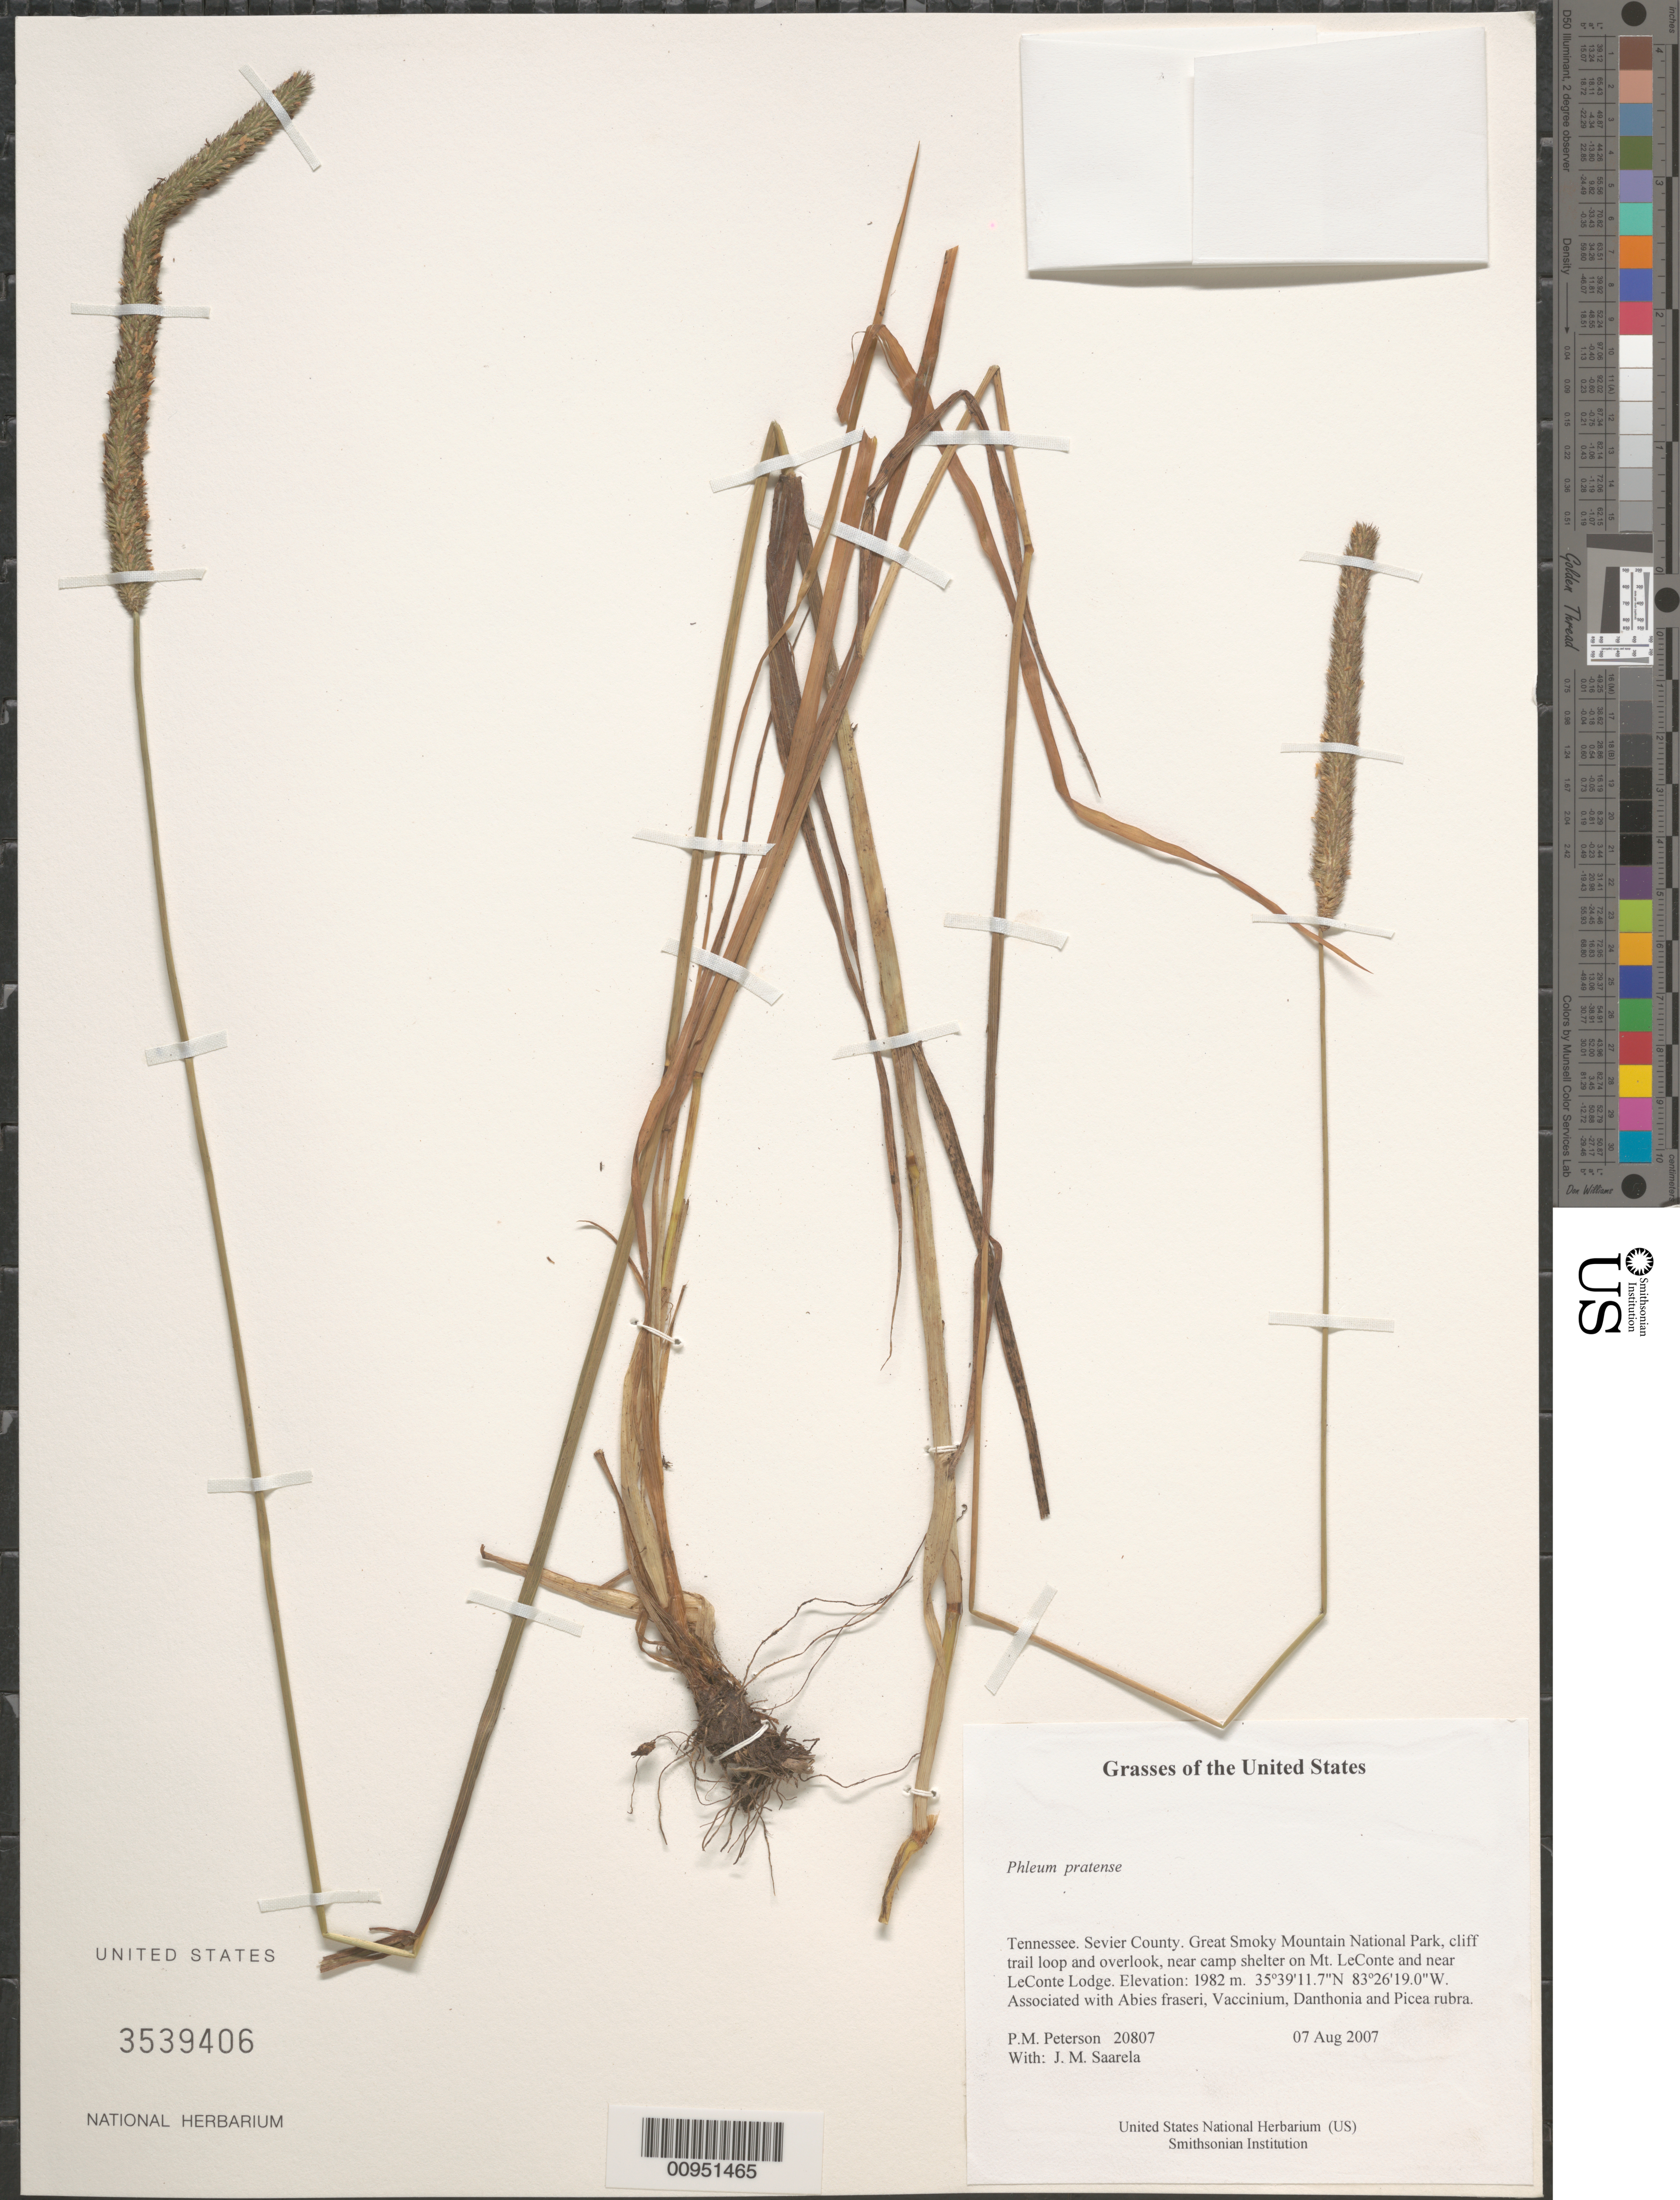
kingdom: Plantae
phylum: Tracheophyta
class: Liliopsida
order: Poales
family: Poaceae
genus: Phleum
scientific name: Phleum pratense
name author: L.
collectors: P. M. Peterson & J. Saarela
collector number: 20807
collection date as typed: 07 Aug 2007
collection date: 2007-08-07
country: United States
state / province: Tennessee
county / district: Sevier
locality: Great Smoky Mountain National Park, cliff trail loop and overlook, near camp shelter on Mt. LeConte and near LeConte Lodge.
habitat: Associated with Abies fraseri, Vaccinium, Danthonia and Picea rubra.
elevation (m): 1982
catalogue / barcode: US 3539406